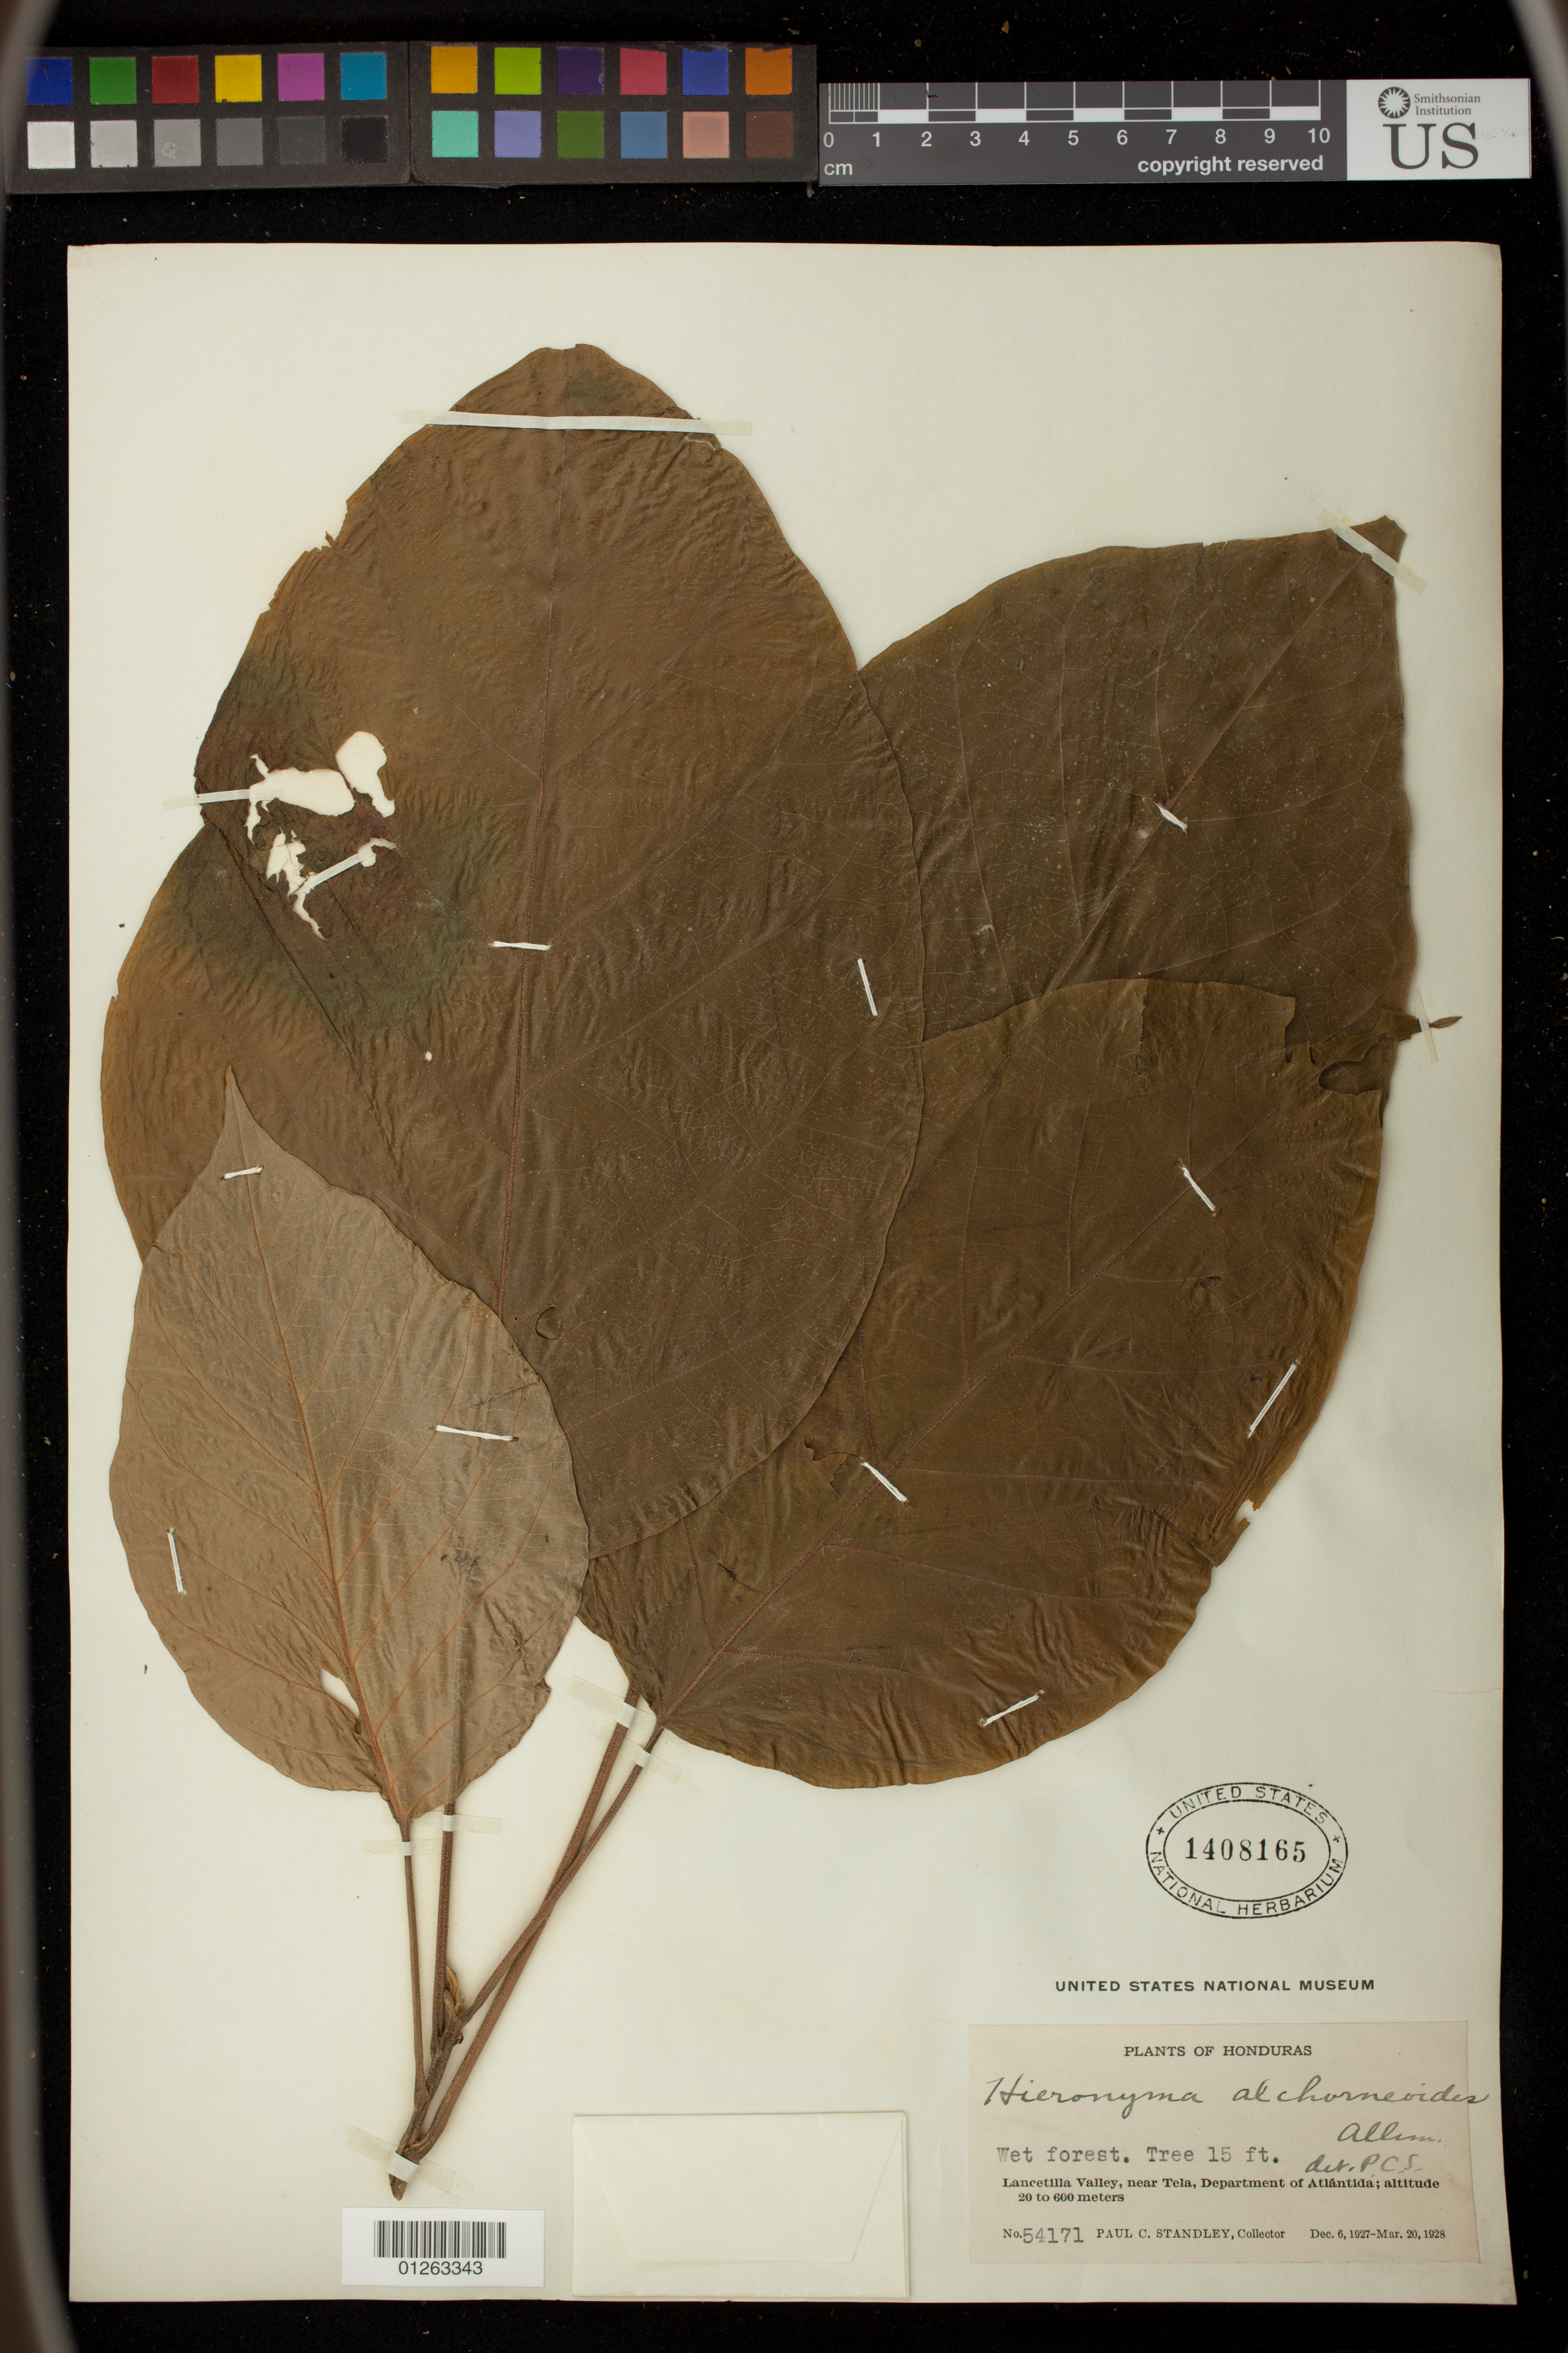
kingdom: Plantae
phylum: Tracheophyta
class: Magnoliopsida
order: Malpighiales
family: Phyllanthaceae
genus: Hieronyma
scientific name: Hieronyma alchorneoides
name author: Allemão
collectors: P. C. Standley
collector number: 54171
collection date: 1927-12-06/1928-03-20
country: Honduras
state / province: Atlántida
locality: Lacetilla Valley, near Tela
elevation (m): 20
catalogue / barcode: US 1408165